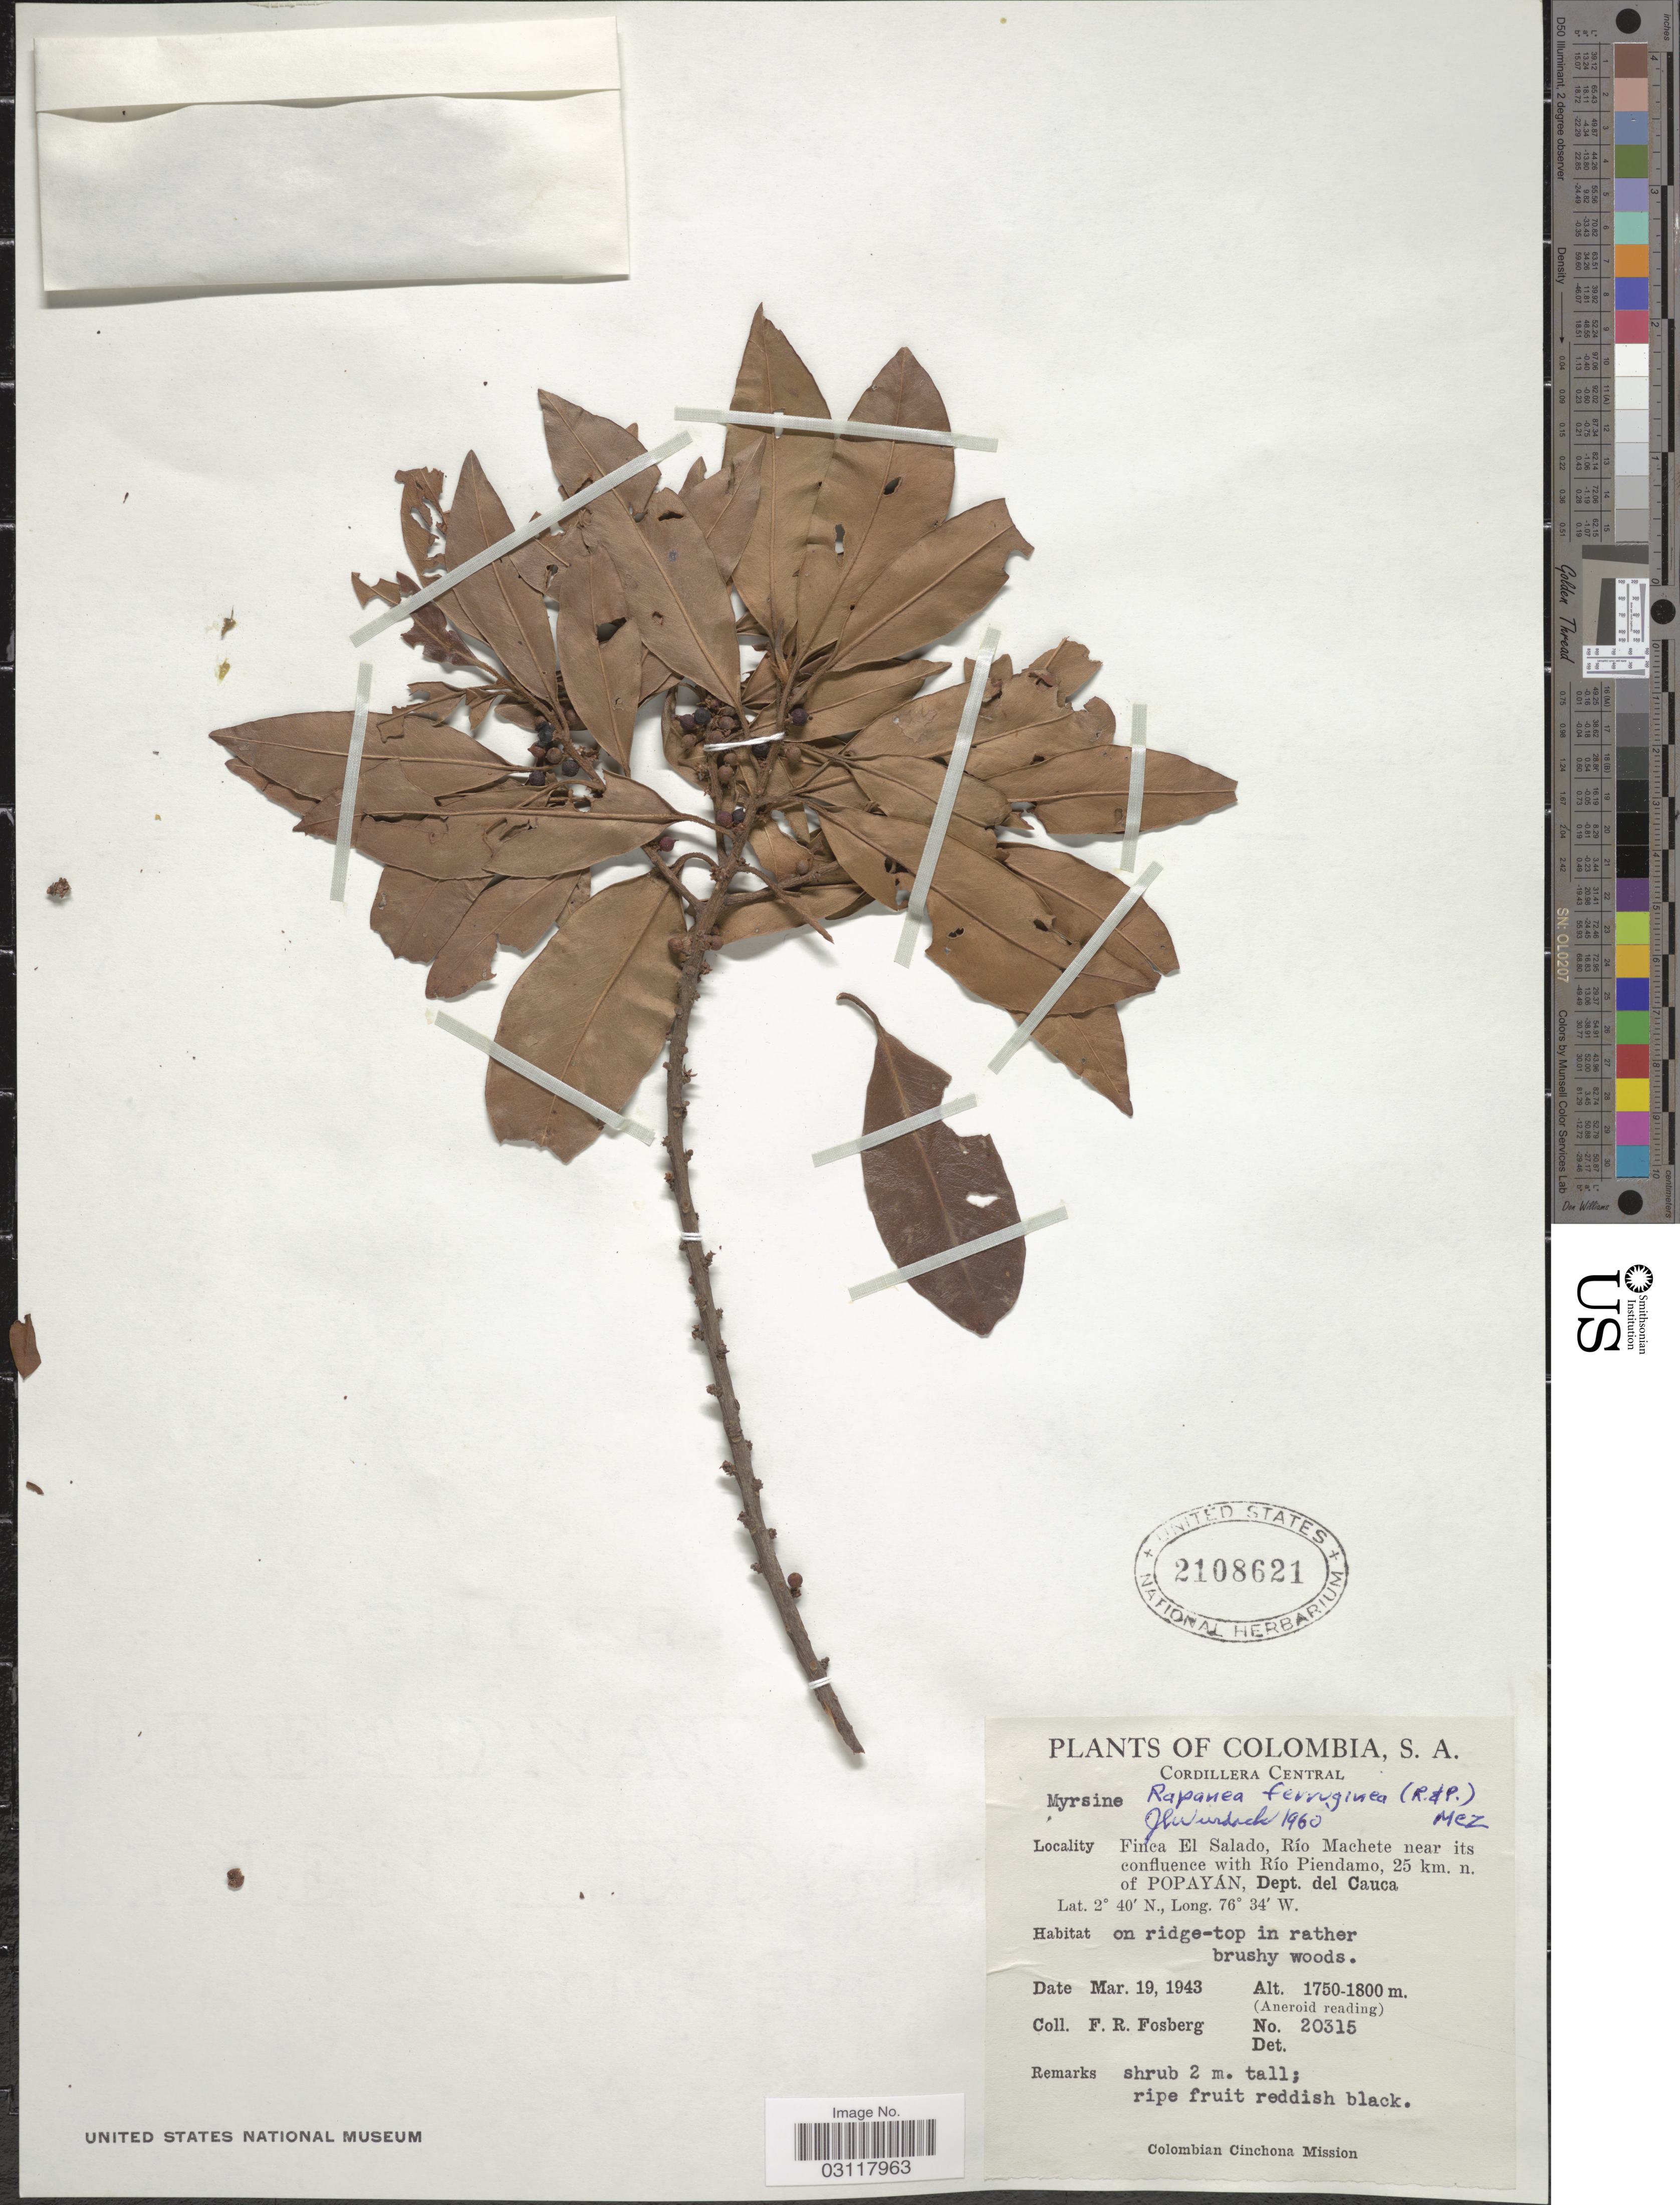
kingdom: Plantae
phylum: Tracheophyta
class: Magnoliopsida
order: Ericales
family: Primulaceae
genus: Rapanea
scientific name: Rapanea ferruginea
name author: (Ruiz & Pav.) Mez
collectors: F. R. Fosberg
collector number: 20315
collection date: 1943-03-19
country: Colombia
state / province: Cauca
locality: Cordillera Central, Finca El Salado, Río Machete near its confluence with Río Piendamo, 25 km. n. of Popayán, Dept. del Cauca.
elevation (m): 1750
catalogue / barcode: US 2108621